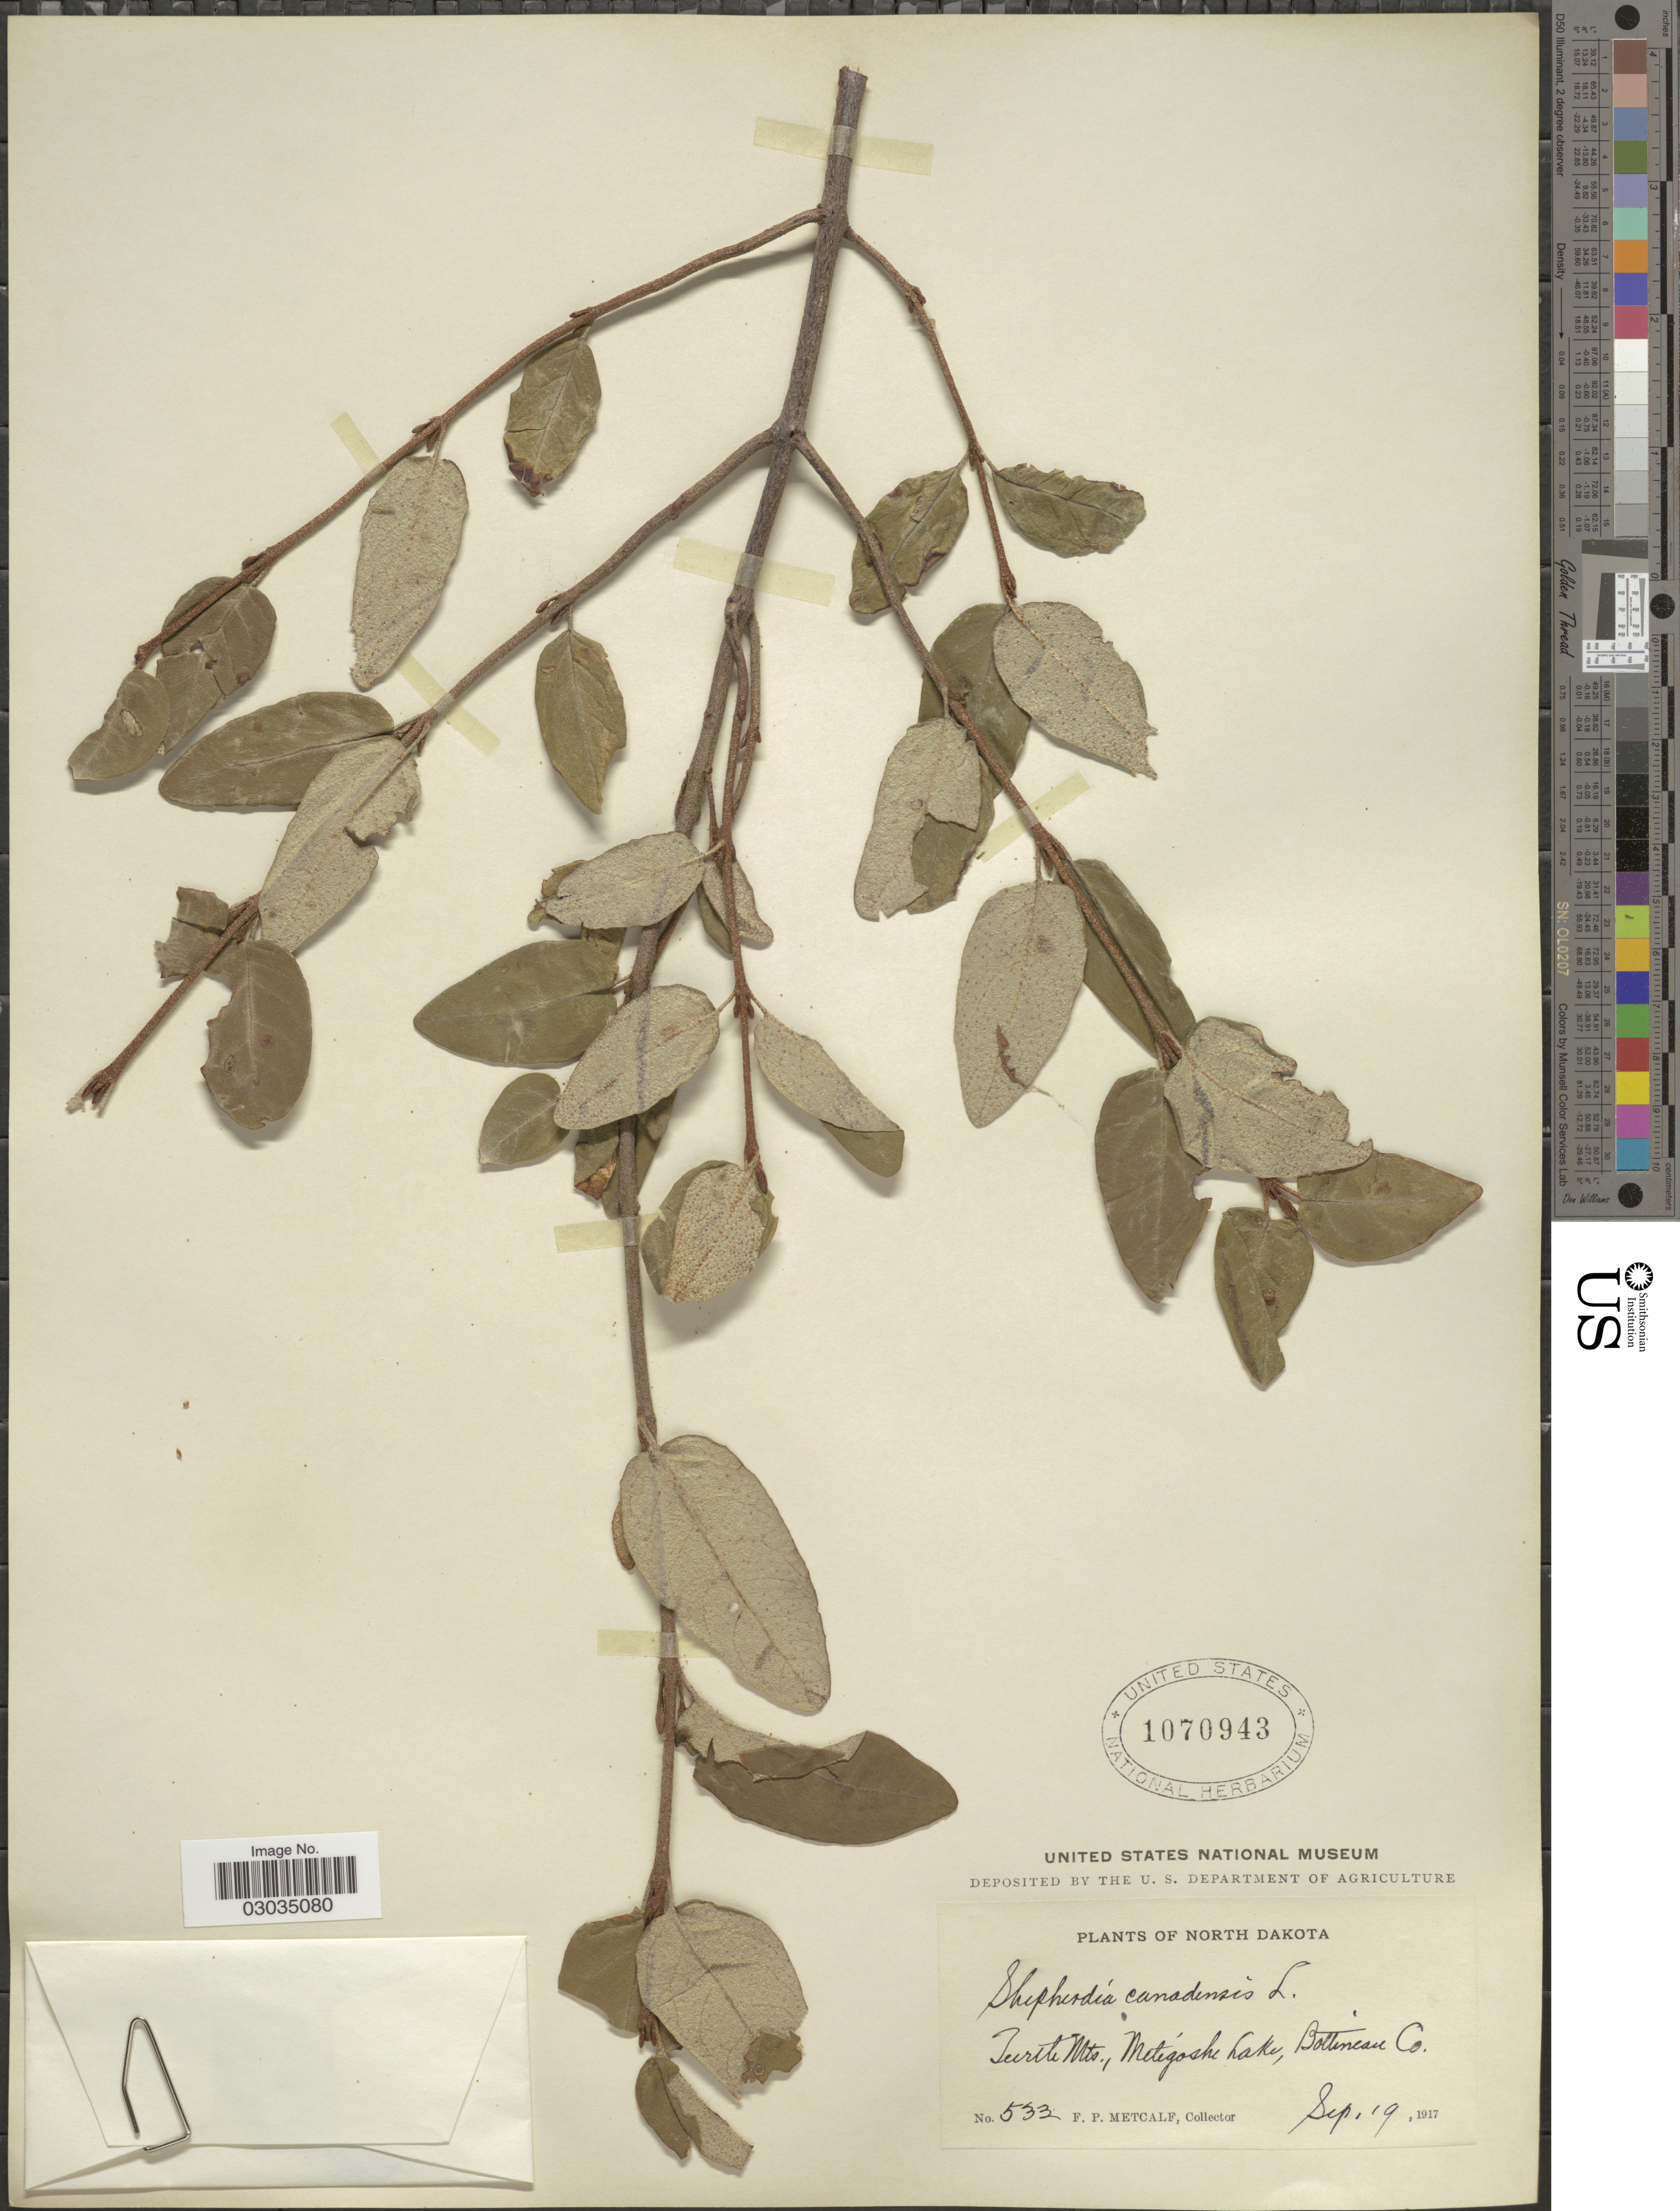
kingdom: Plantae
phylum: Tracheophyta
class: Magnoliopsida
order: Rosales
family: Elaeagnaceae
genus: Shepherdia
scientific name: Shepherdia canadensis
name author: (L.) Nutt.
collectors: F. Metcalf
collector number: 533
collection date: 1917-09-19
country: United States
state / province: North Dakota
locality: Turtle Mts., Metégoshe Lake, Bottineau Co.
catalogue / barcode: US 1070943